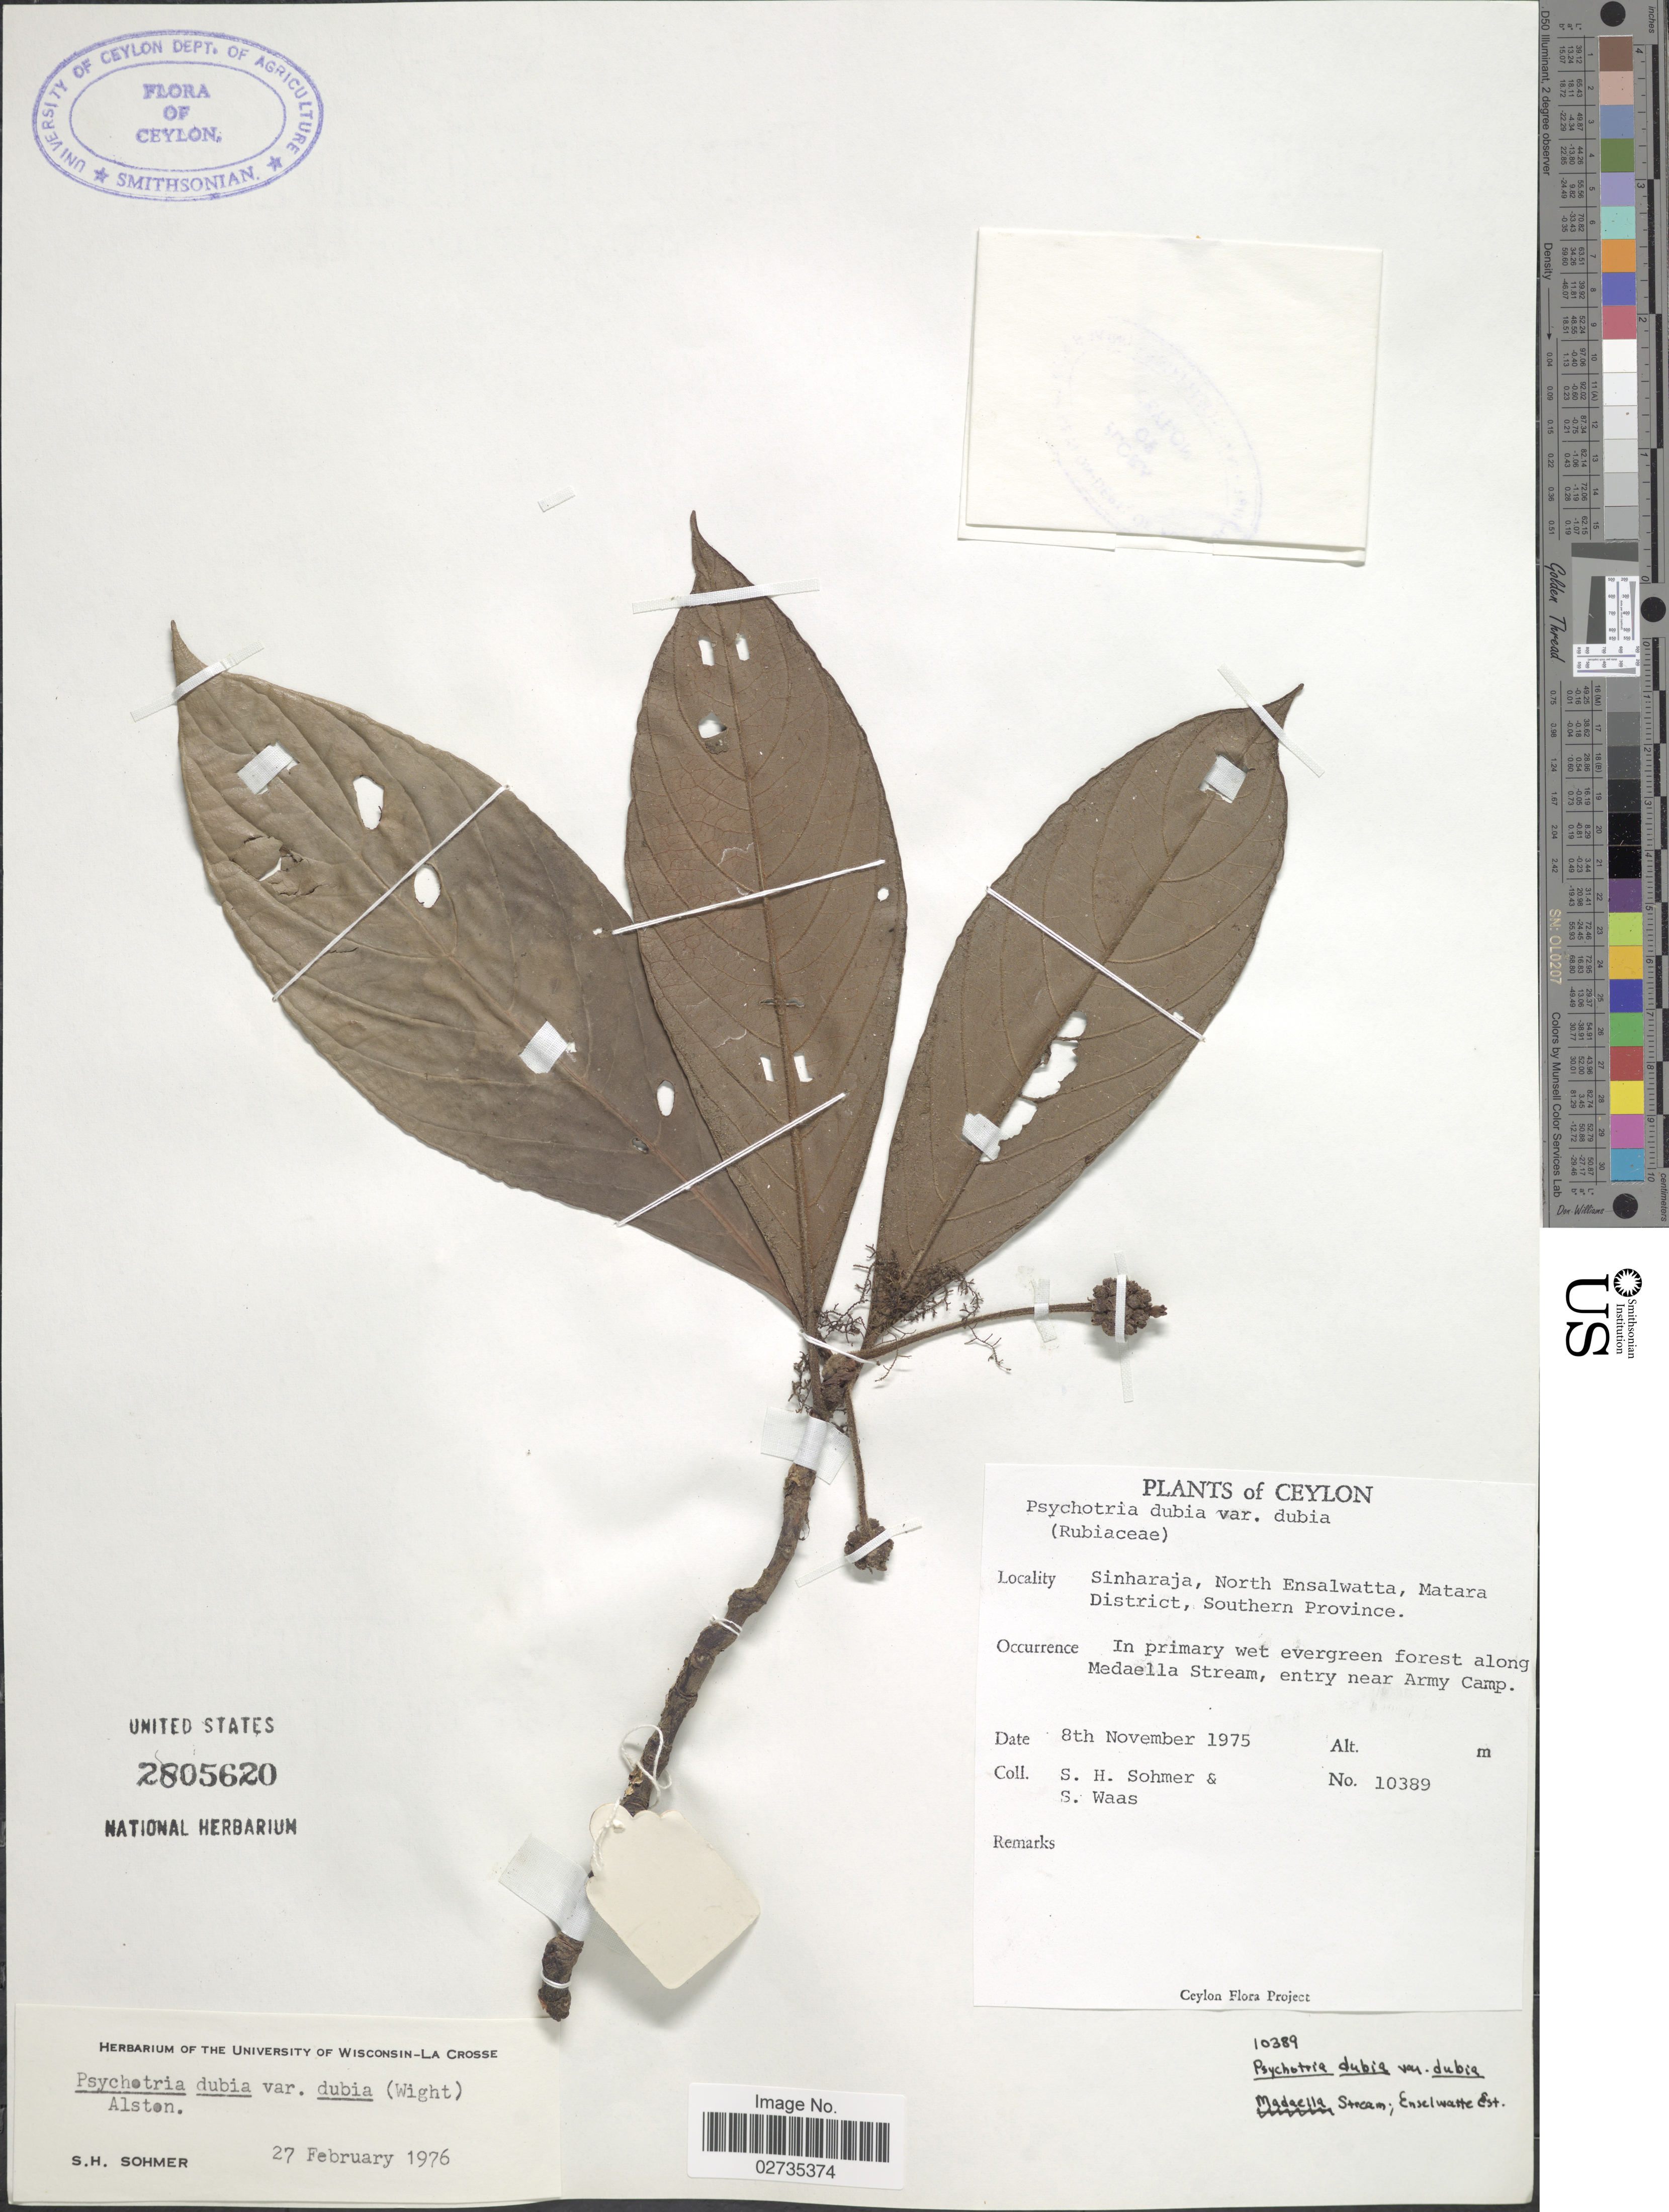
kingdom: Plantae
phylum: Tracheophyta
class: Magnoliopsida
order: Gentianales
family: Rubiaceae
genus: Psychotria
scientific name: Psychotria dubia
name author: (Wight) Alston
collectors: S. H. Sohmer & S. Waas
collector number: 10389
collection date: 1975-11-08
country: Sri Lanka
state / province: Southern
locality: Ceylon, Sinharaja, North Ensalwatta, Matara District, Southern Province, along Medaella Stream, entry near Army Camp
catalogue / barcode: US 2805620